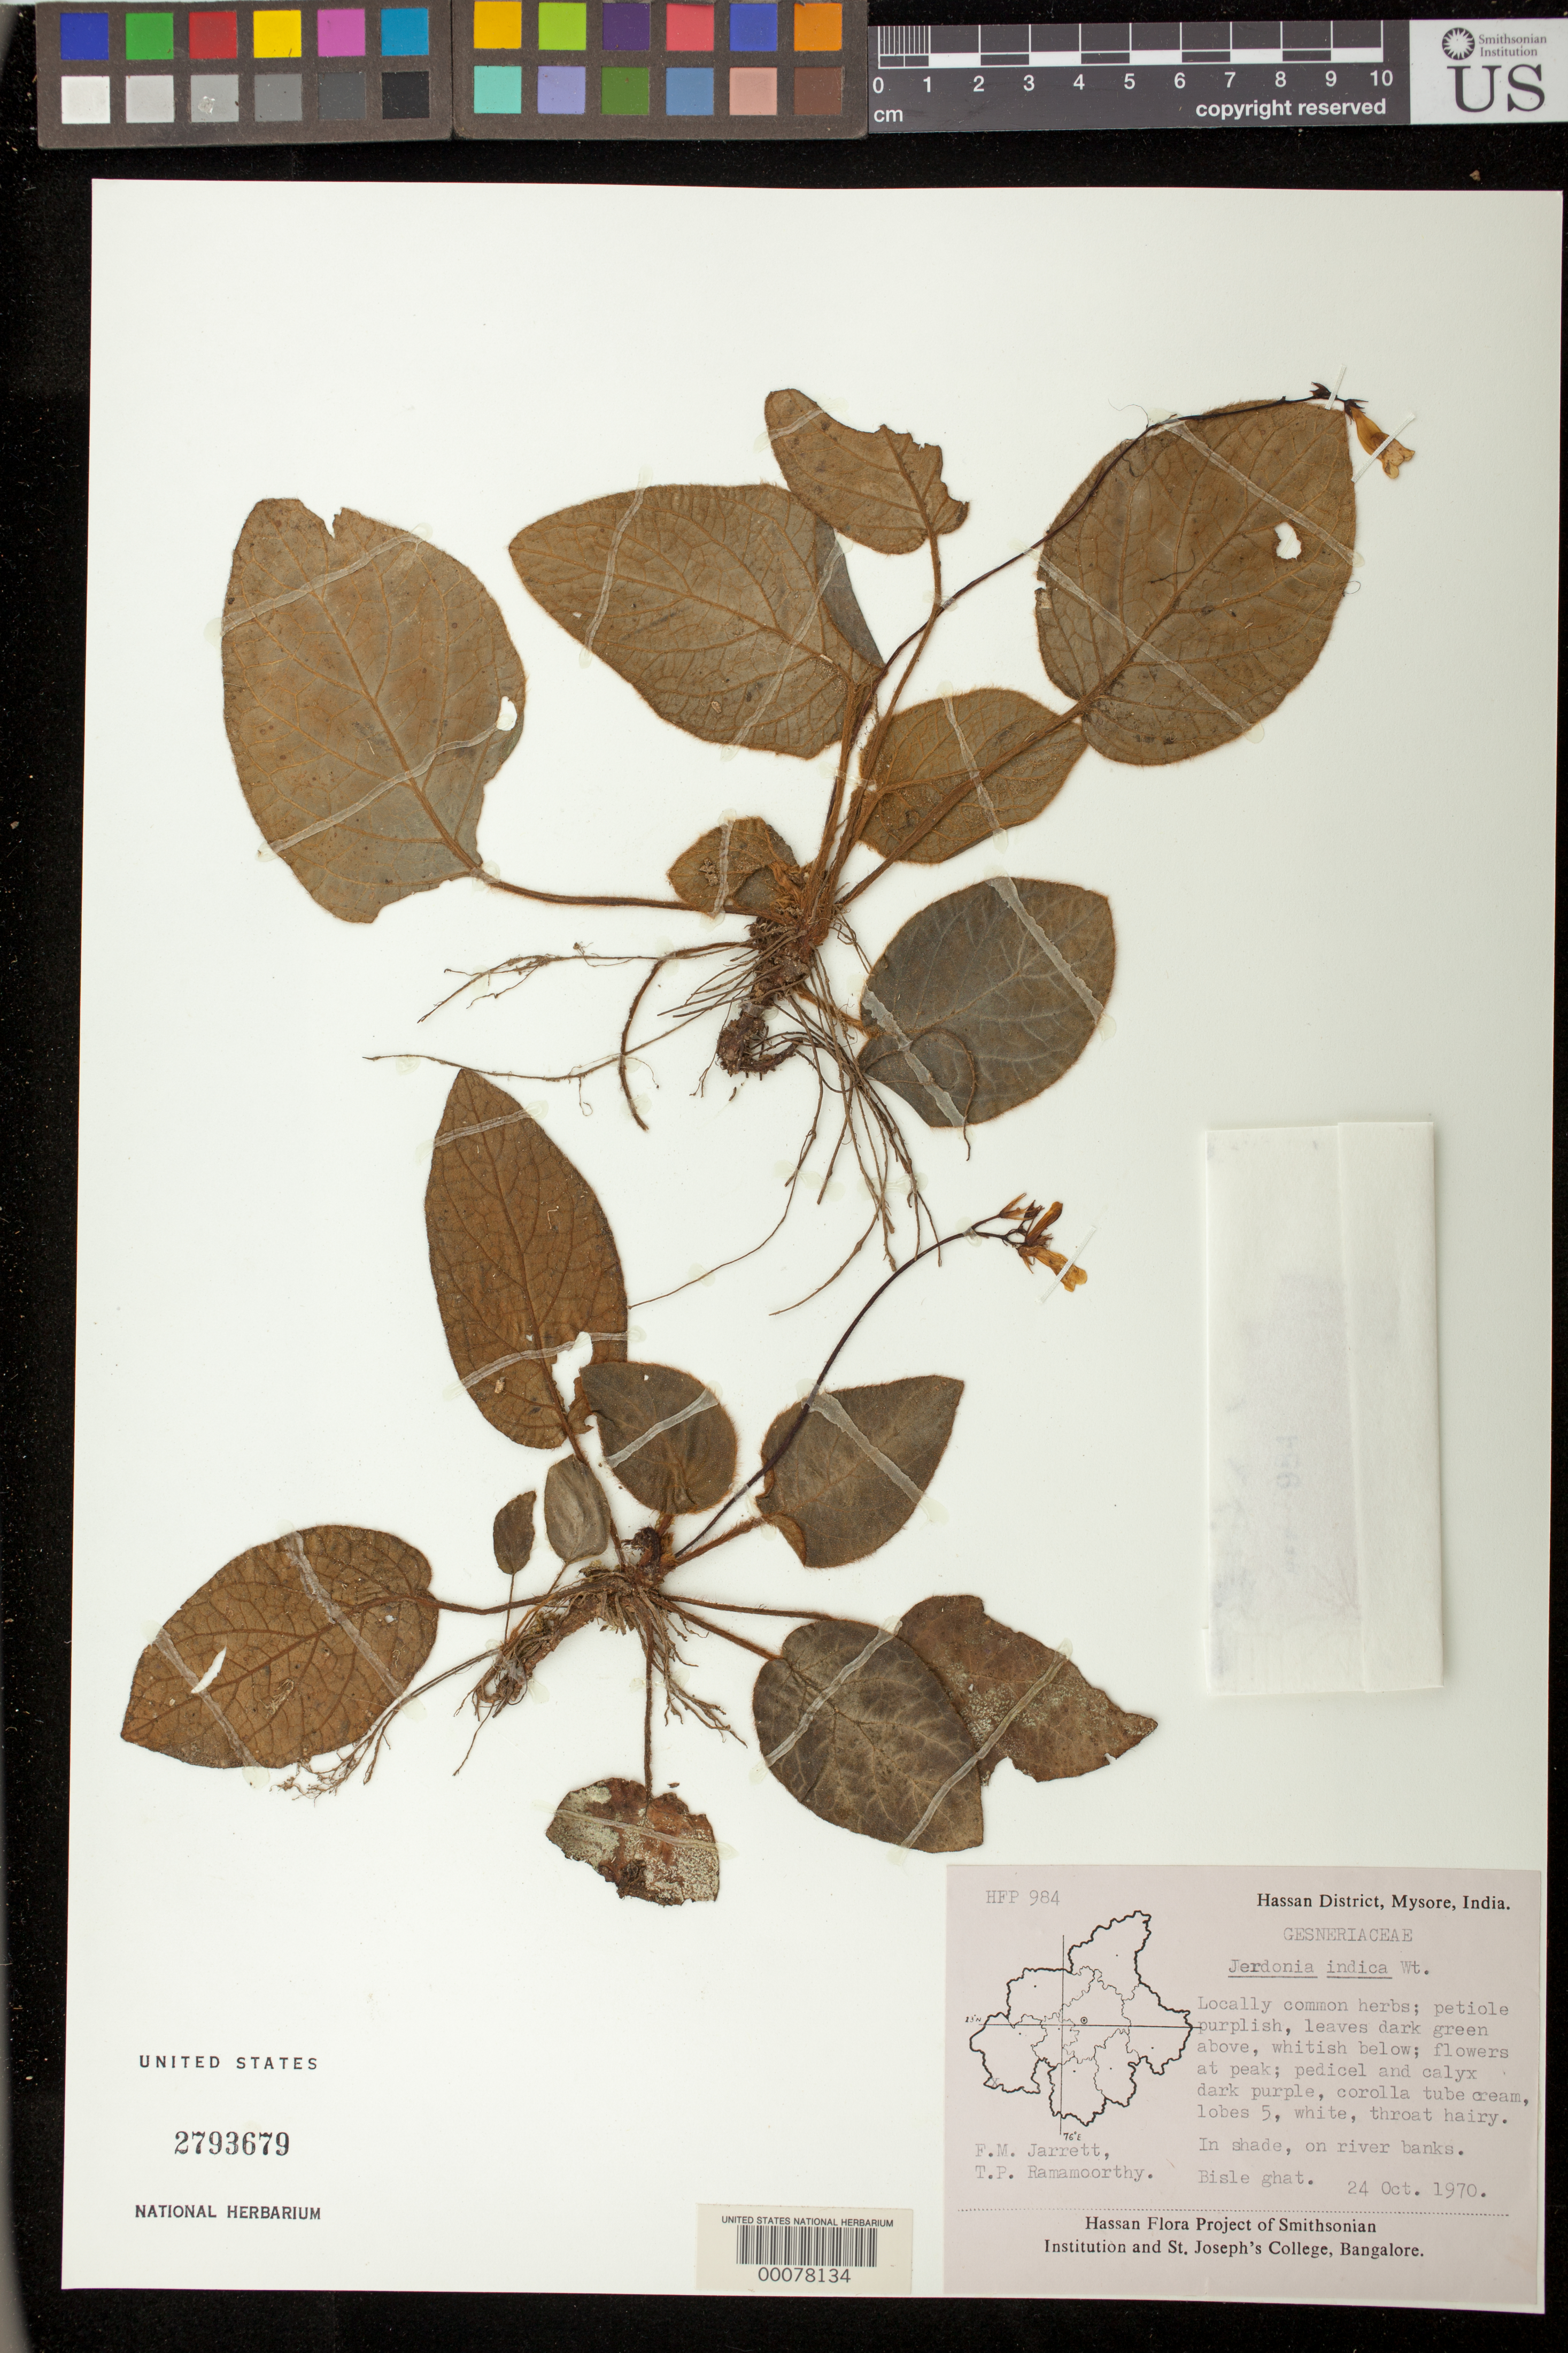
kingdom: Plantae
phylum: Tracheophyta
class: Magnoliopsida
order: Lamiales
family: Gesneriaceae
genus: Jerdonia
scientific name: Jerdonia indica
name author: Wight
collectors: F. M. Jarrett & T. P. Ramamoorthy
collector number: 984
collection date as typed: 24 Oct 1970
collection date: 1970-10-24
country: India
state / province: Karnataka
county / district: Mysore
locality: Hassan dist., Bisle ghat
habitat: In shade, on river banks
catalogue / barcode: US 2793679